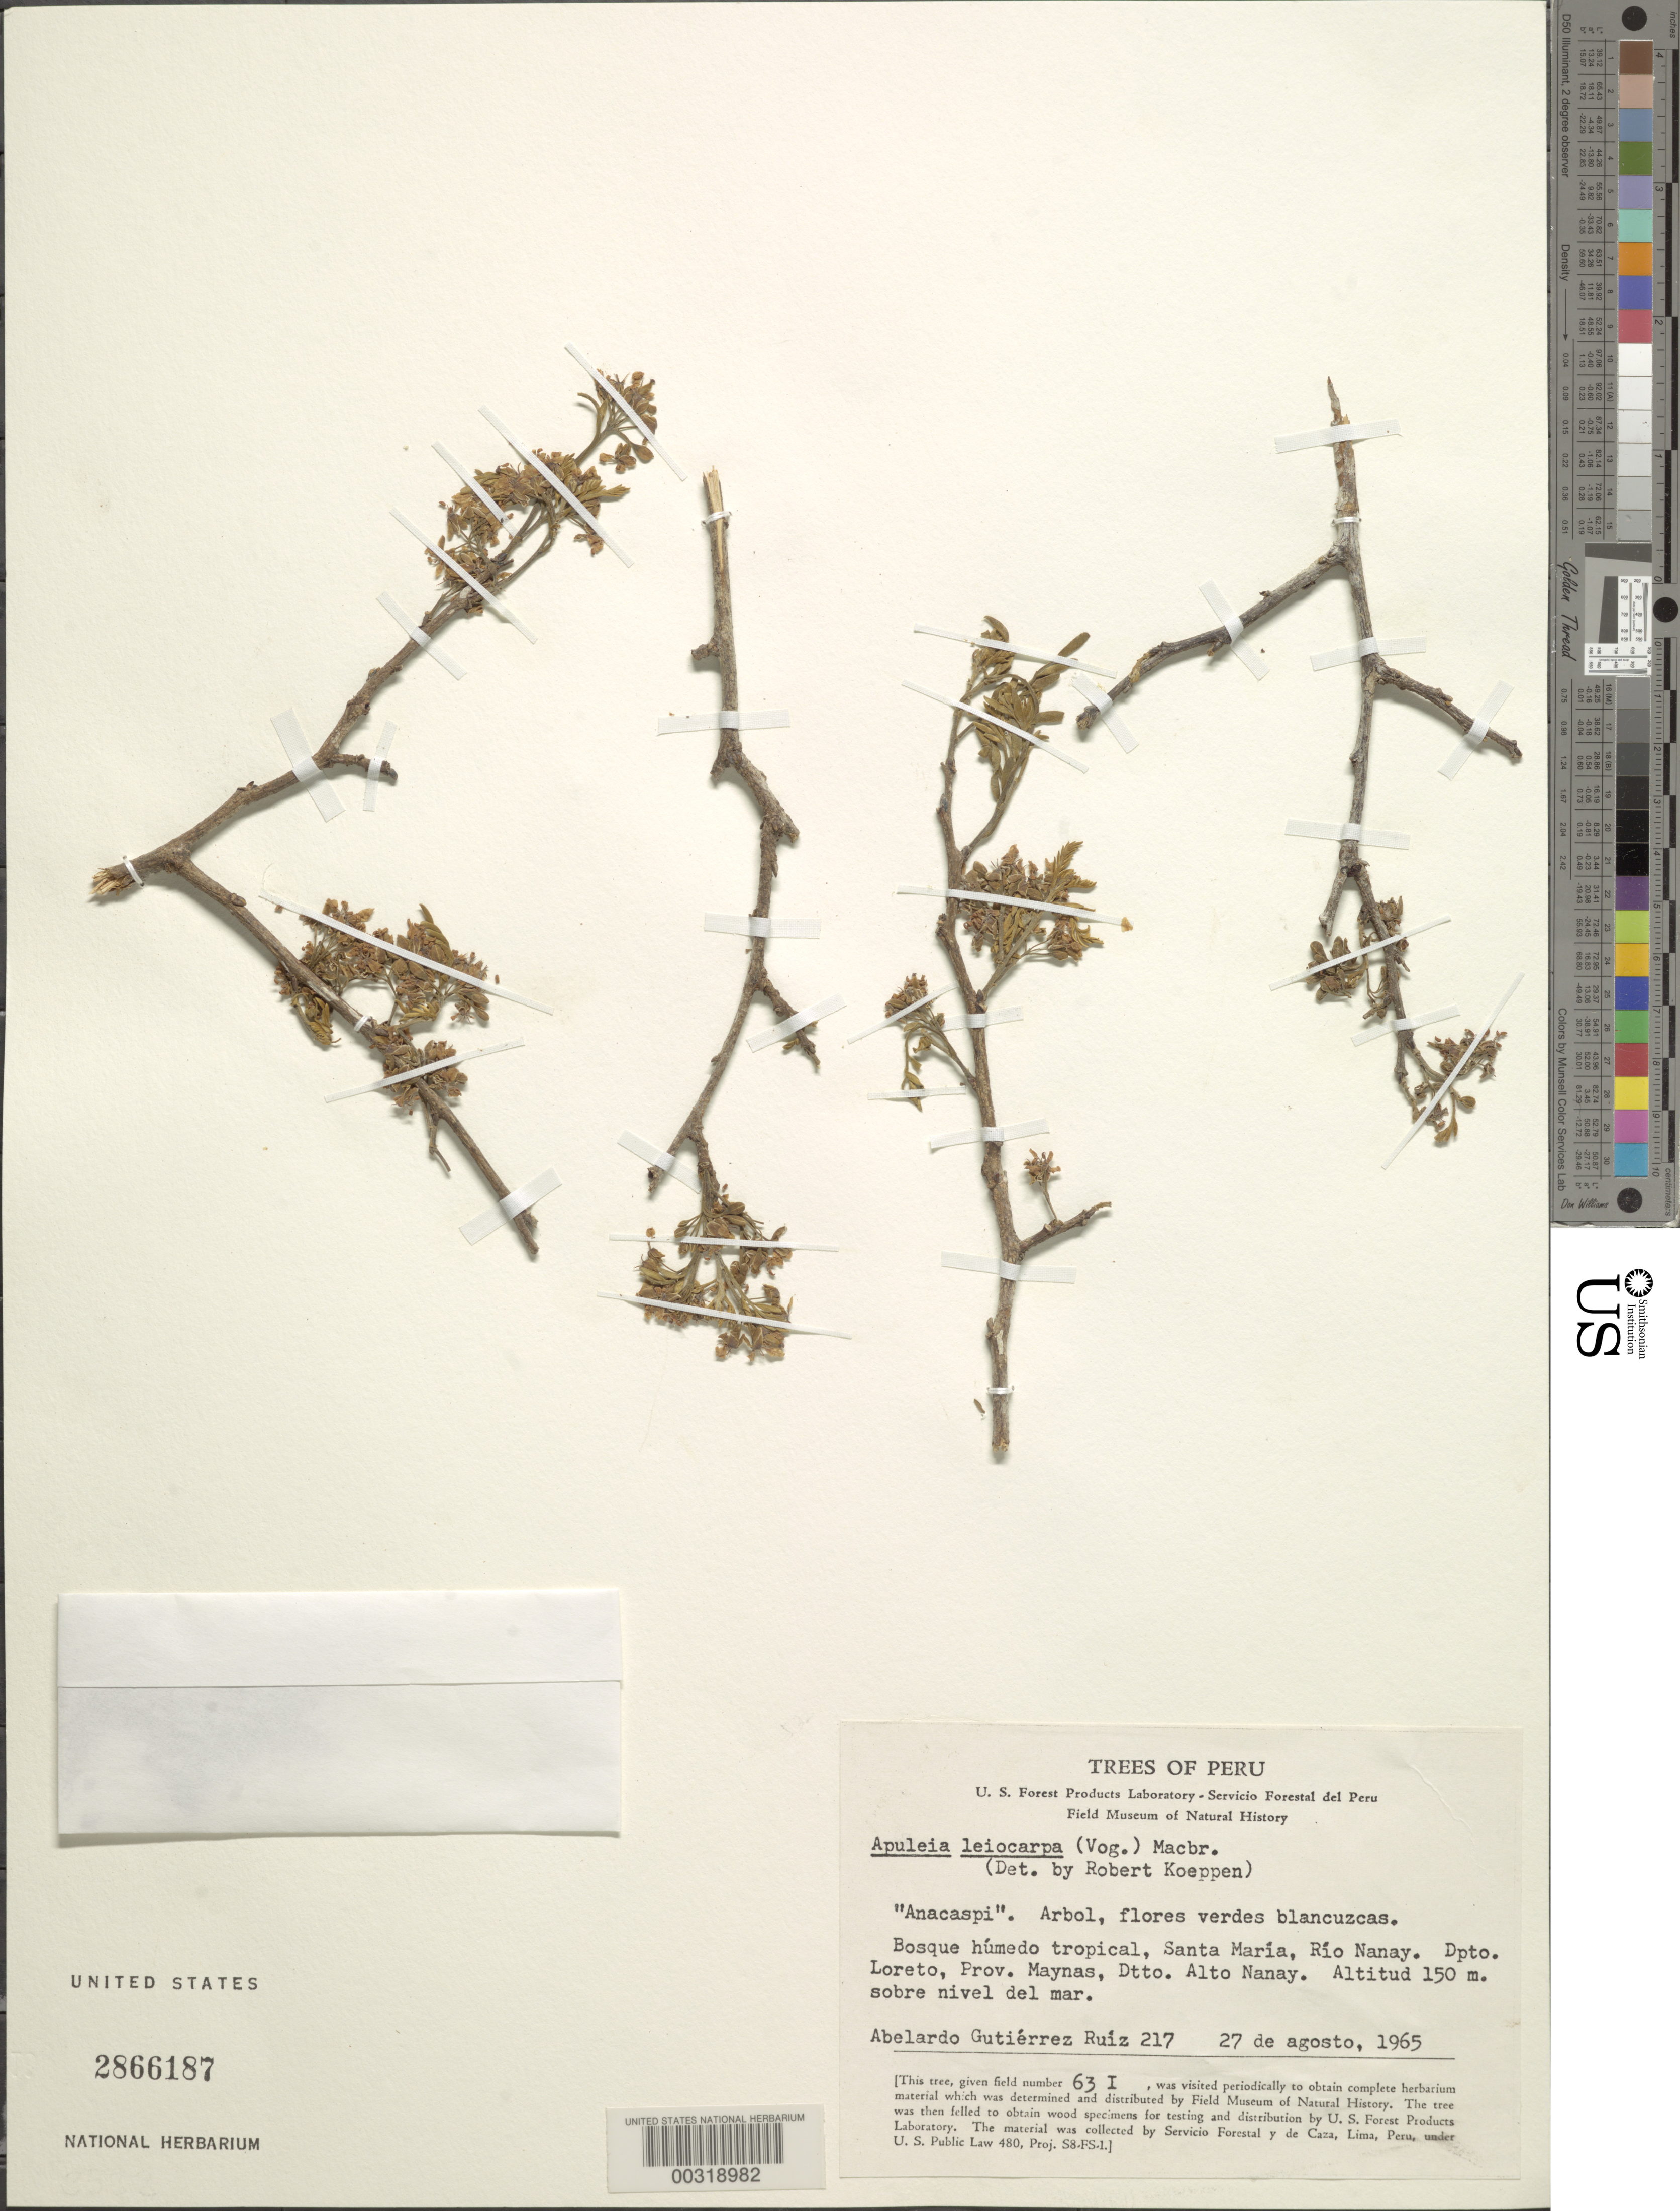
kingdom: Plantae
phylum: Tracheophyta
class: Magnoliopsida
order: Fabales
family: Fabaceae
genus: Apuleia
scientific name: Apuleia leiocarpa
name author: (Vogel) J.F. Macbr.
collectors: A. Gutiérrez Ruíz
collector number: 217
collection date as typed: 27 Aug 1965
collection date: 1965-08-27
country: Peru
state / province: Loreto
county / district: Maynas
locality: Santa maria; alto nanay dtto.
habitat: Moist tropical forest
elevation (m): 150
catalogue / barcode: US 2866187